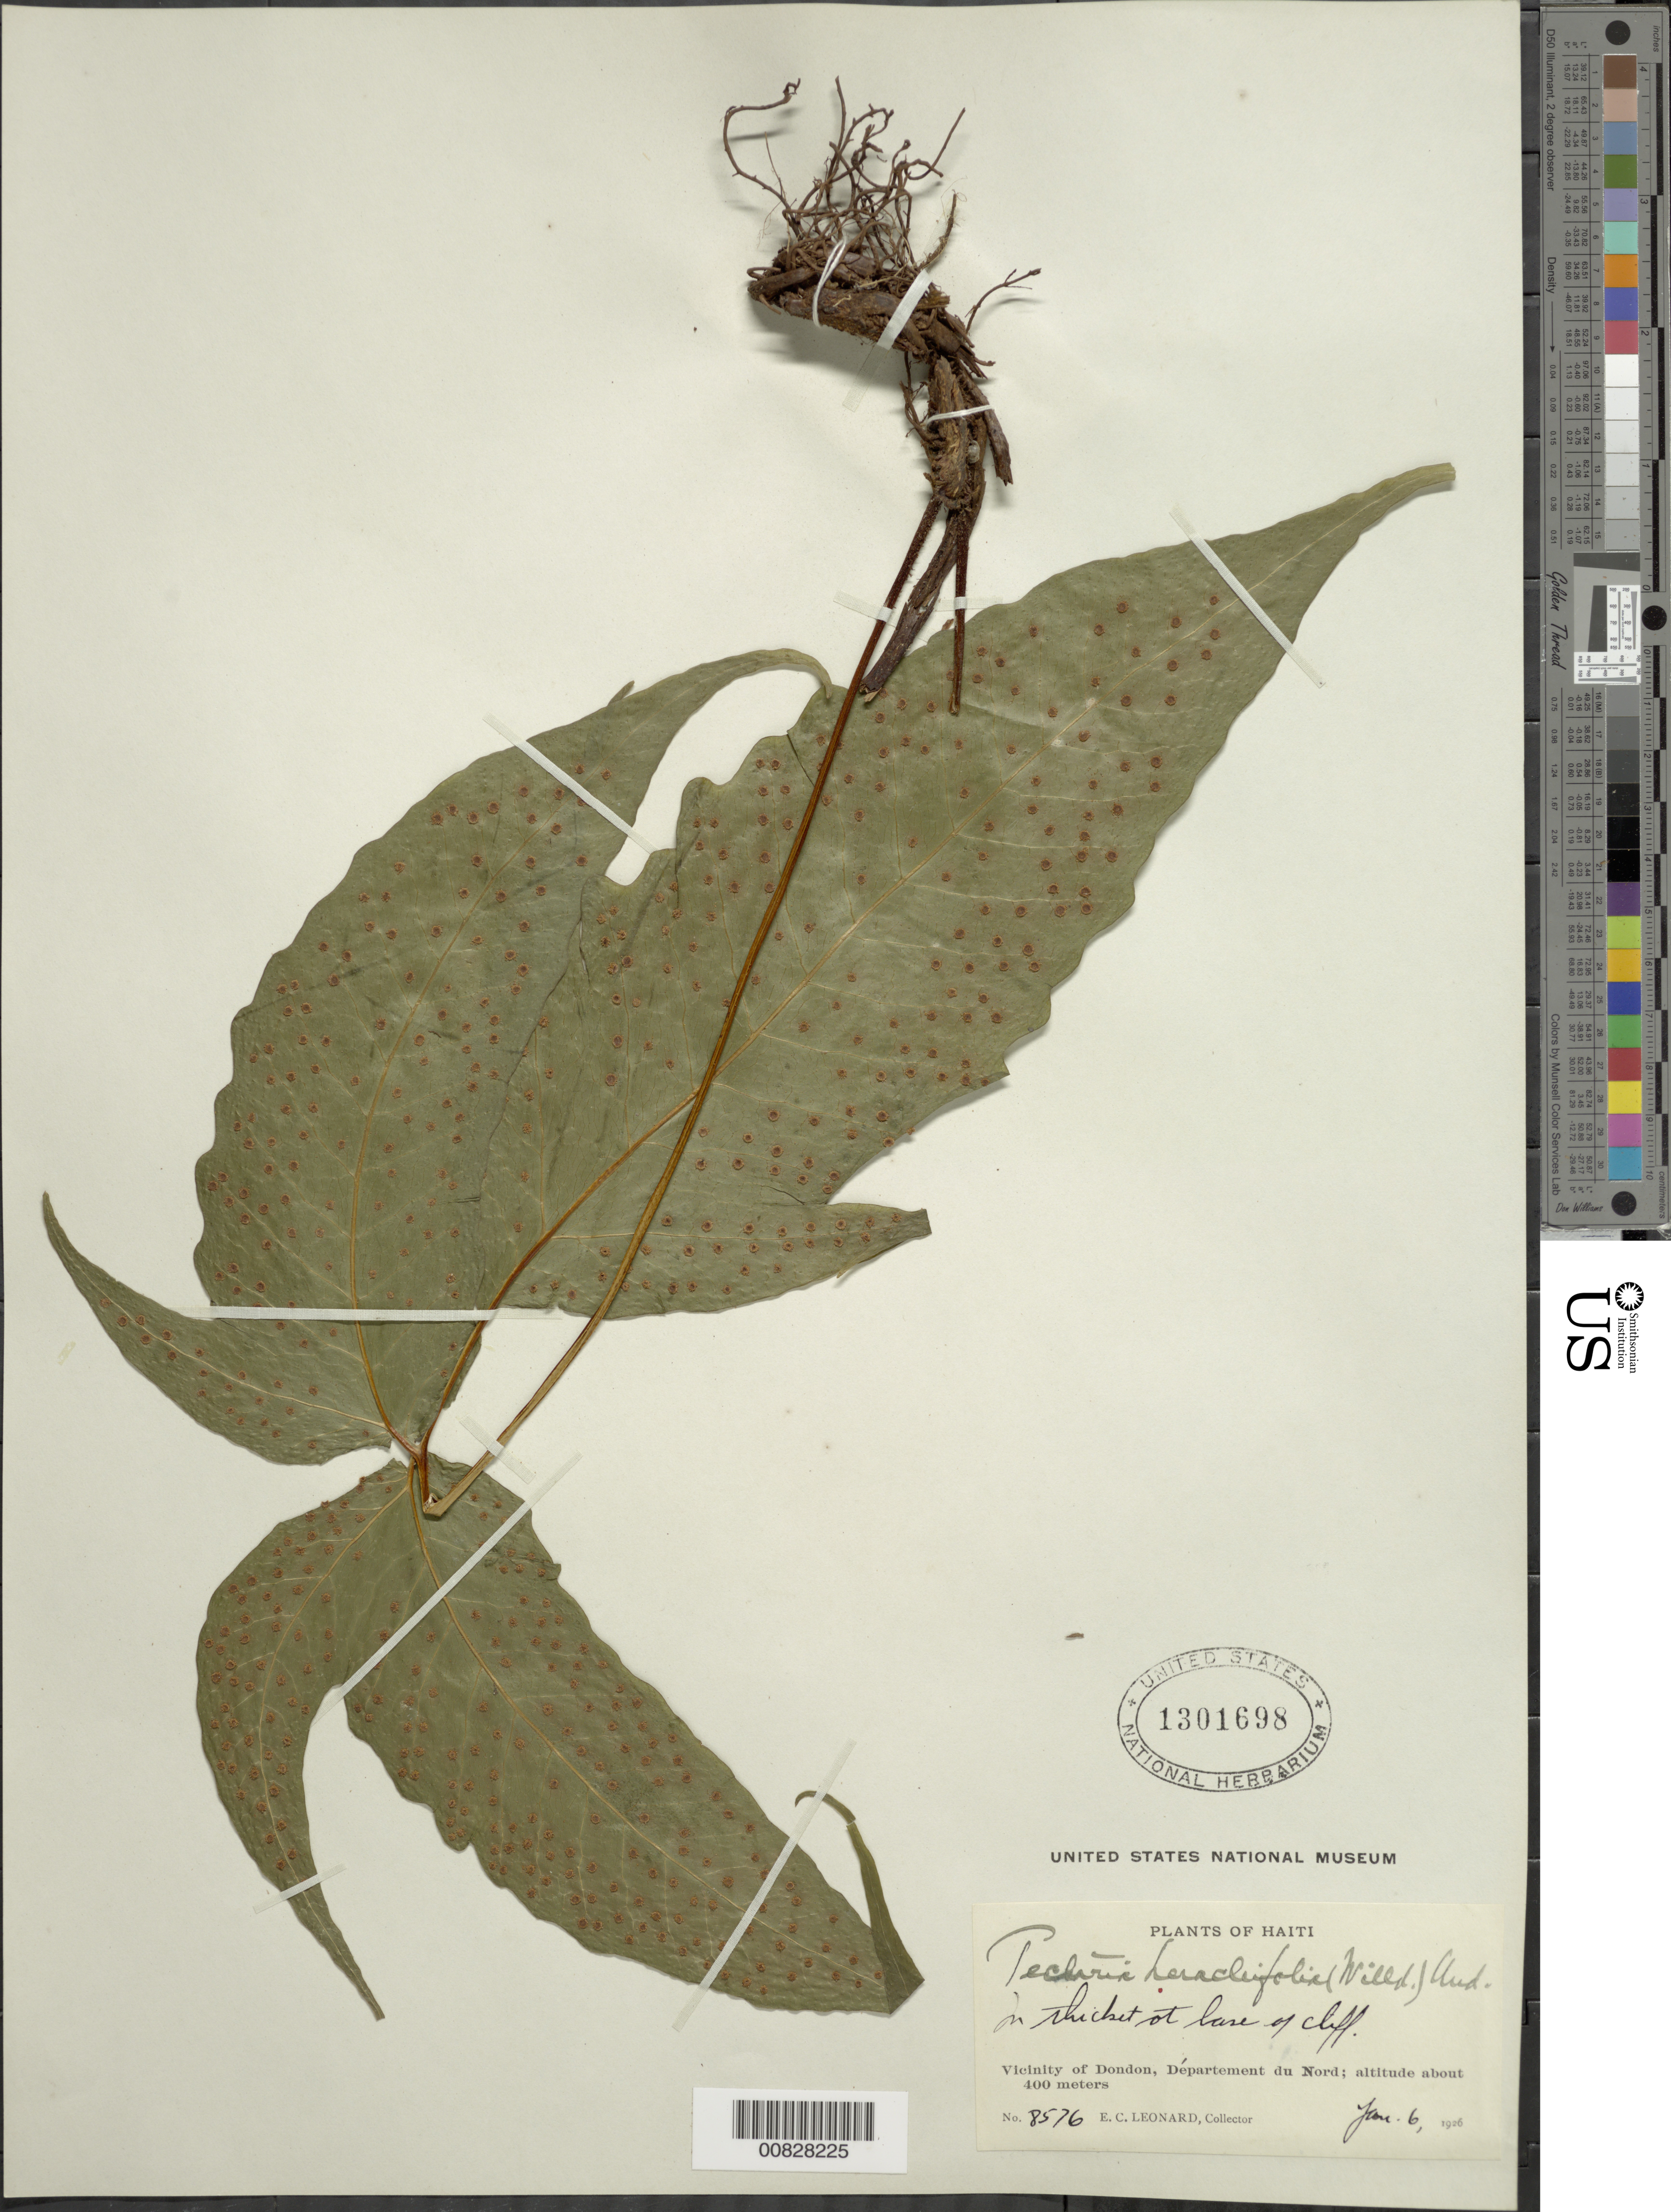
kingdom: Plantae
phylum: Tracheophyta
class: Polypodiopsida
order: Polypodiales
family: Tectariaceae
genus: Tectaria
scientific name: Tectaria heracleifolia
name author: (Willd.) Underw.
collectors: E. C. Leonard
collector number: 8576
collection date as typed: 06 Jan 1926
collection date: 1926-01-06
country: Haiti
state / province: Nord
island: Hispaniola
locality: Dondon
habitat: Thicket at base fo cliff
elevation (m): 400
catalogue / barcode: US 1301698